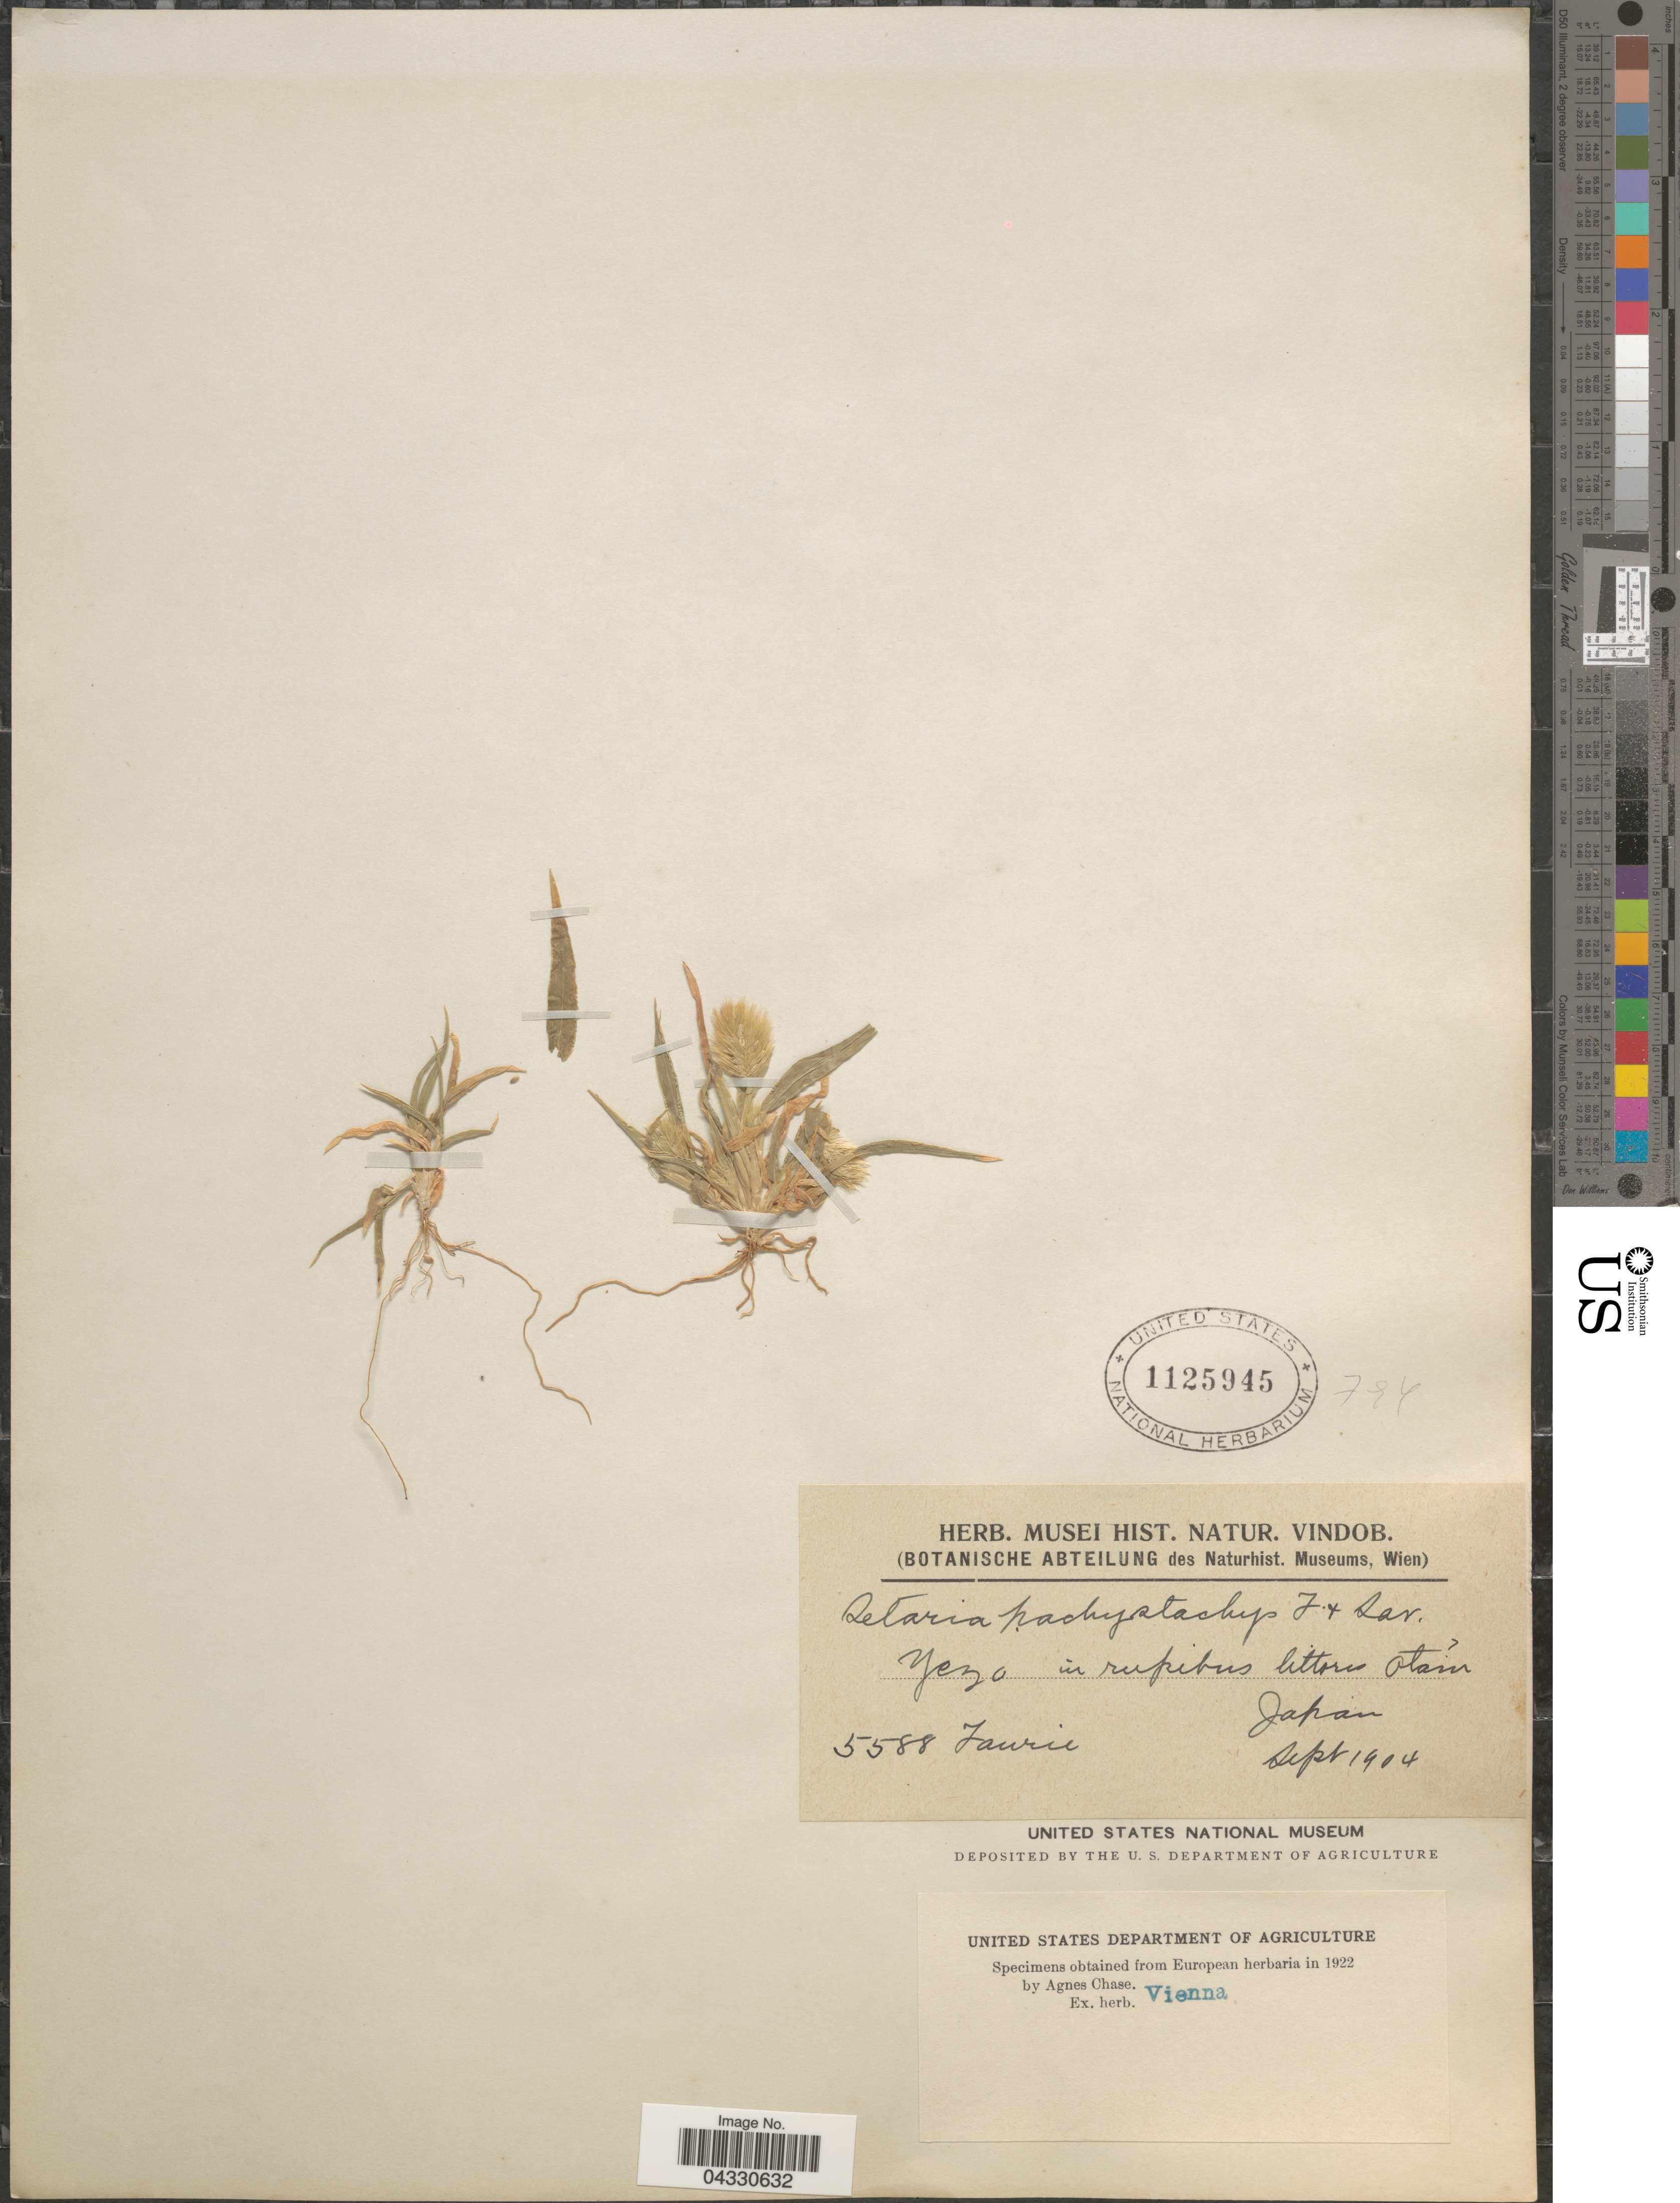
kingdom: Plantae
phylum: Tracheophyta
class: Liliopsida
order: Poales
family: Poaceae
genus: Setaria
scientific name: Setaria viridis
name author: (L.) P. Beauv.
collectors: -. Faurie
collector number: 5588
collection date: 1904-09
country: Japan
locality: In rupibus littore Otaru.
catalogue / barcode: US 1125945